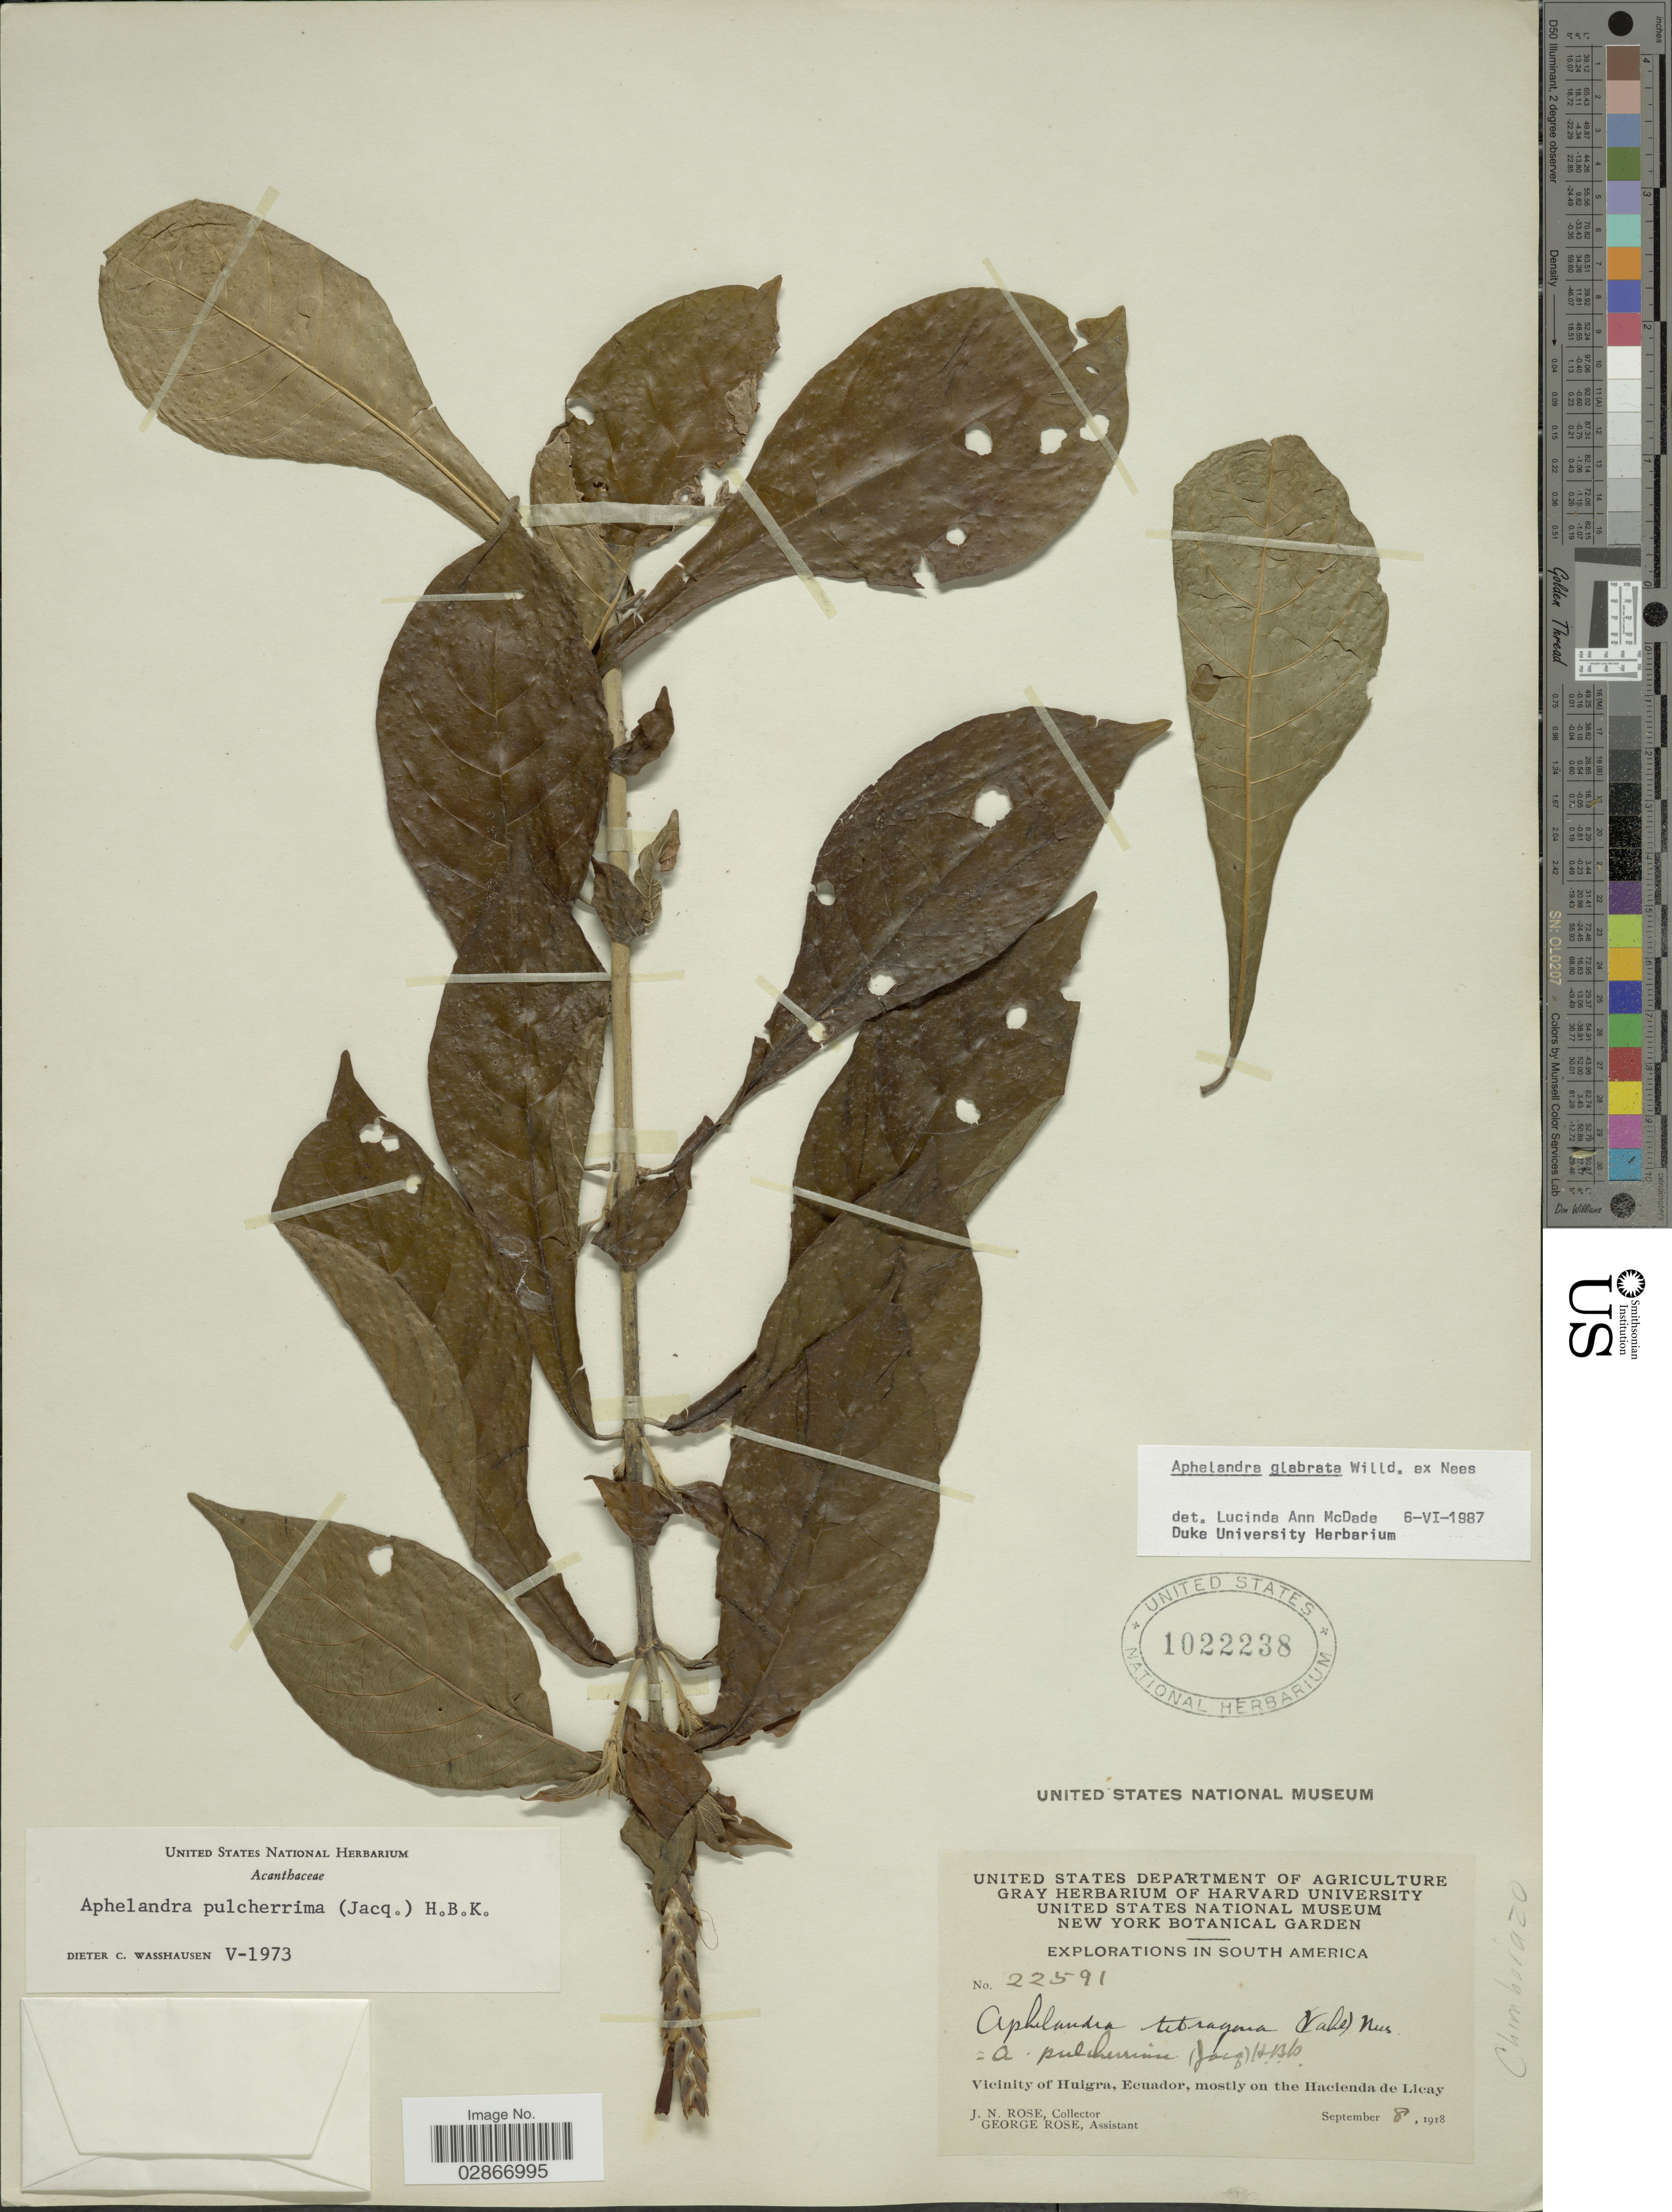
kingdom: Plantae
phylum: Tracheophyta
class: Magnoliopsida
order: Lamiales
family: Acanthaceae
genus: Aphelandra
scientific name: Aphelandra glabrata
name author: Willd. ex Nees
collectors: J. N. Rose & G. Rose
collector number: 22591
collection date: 1918-09-08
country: Ecuador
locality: Vicinity of Huigra, mostly on the Hacienda de Licay.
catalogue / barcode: US 1022238